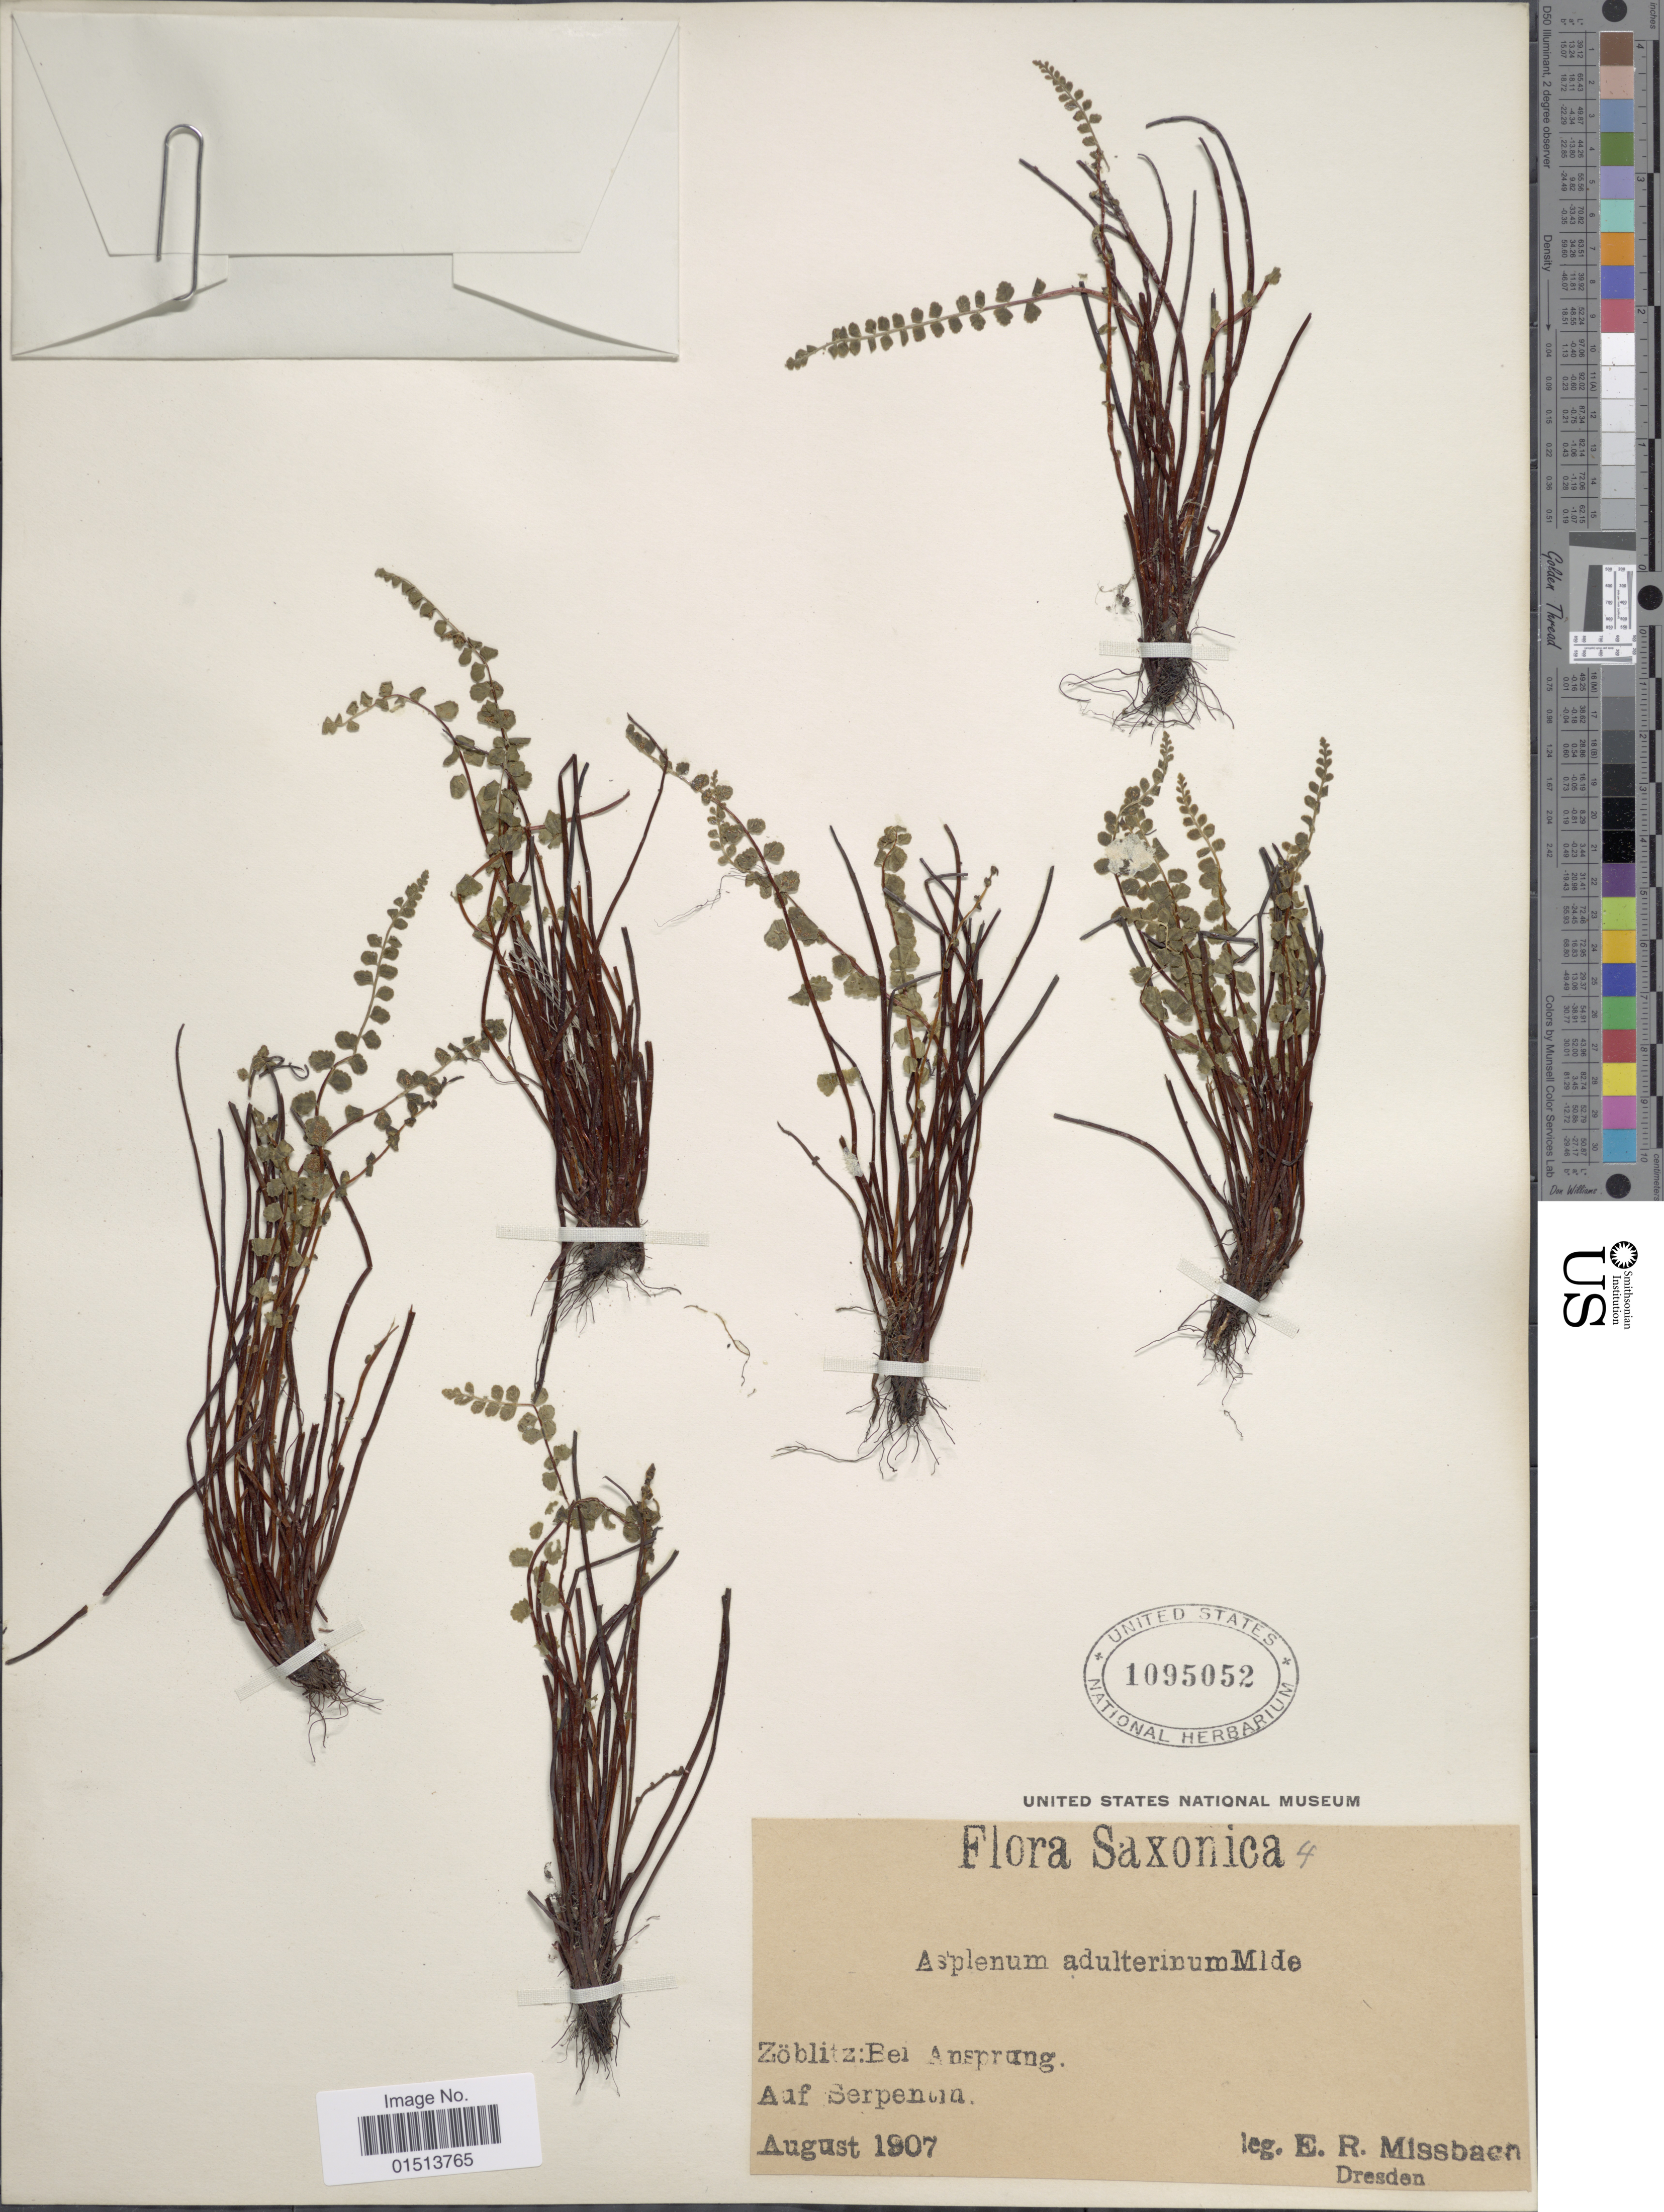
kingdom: Plantae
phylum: Tracheophyta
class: Polypodiopsida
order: Polypodiales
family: Aspleniaceae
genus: Asplenium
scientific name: Asplenium adulterinum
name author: Milde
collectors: E. Missbach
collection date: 1907-08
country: Germany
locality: Fl. Saxonica, Zöblitz: Bei Ansprung auf Serpentin.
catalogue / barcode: US 1095052